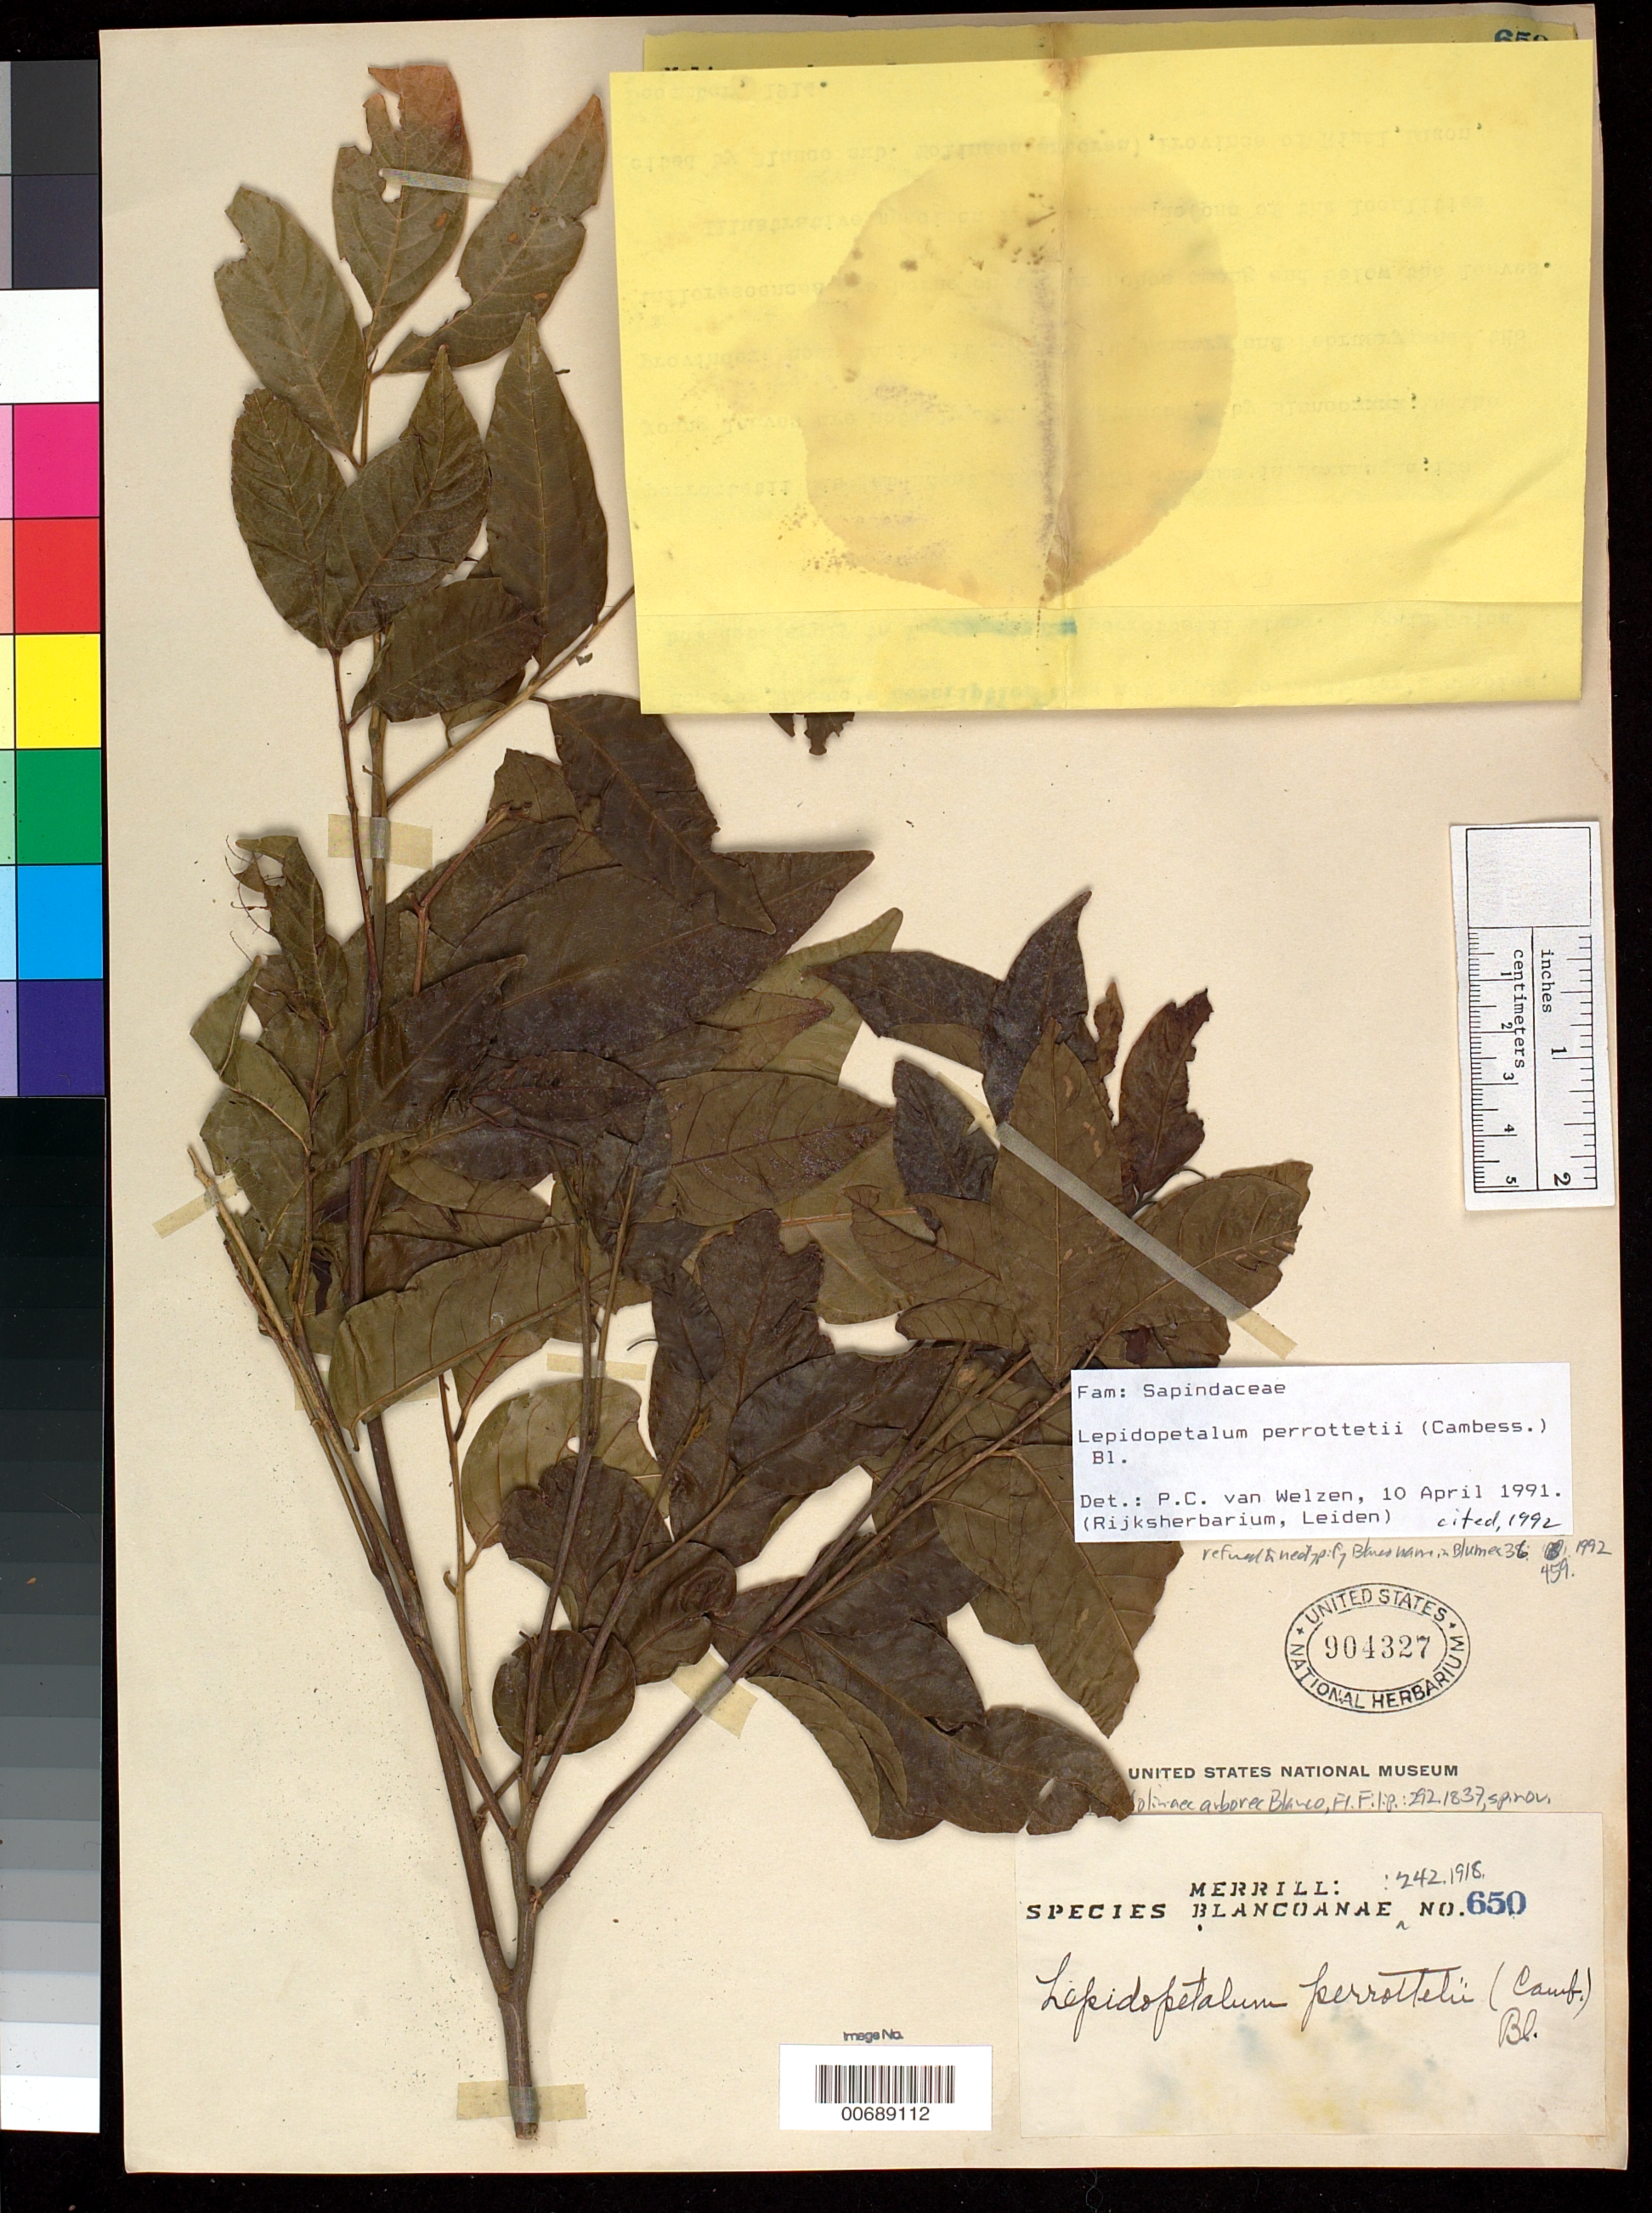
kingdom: Plantae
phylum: Tracheophyta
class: Magnoliopsida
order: Sapindales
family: Sapindaceae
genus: Lepidopetalum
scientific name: Lepidopetalum perrottetii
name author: (Cambess.) Blume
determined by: Welzen, P. C. van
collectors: E. D. Merrill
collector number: Sp. Blancoan. 0650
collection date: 1914-12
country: Philippines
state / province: National Capital Region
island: Luzon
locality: Paranaque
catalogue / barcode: US 904327